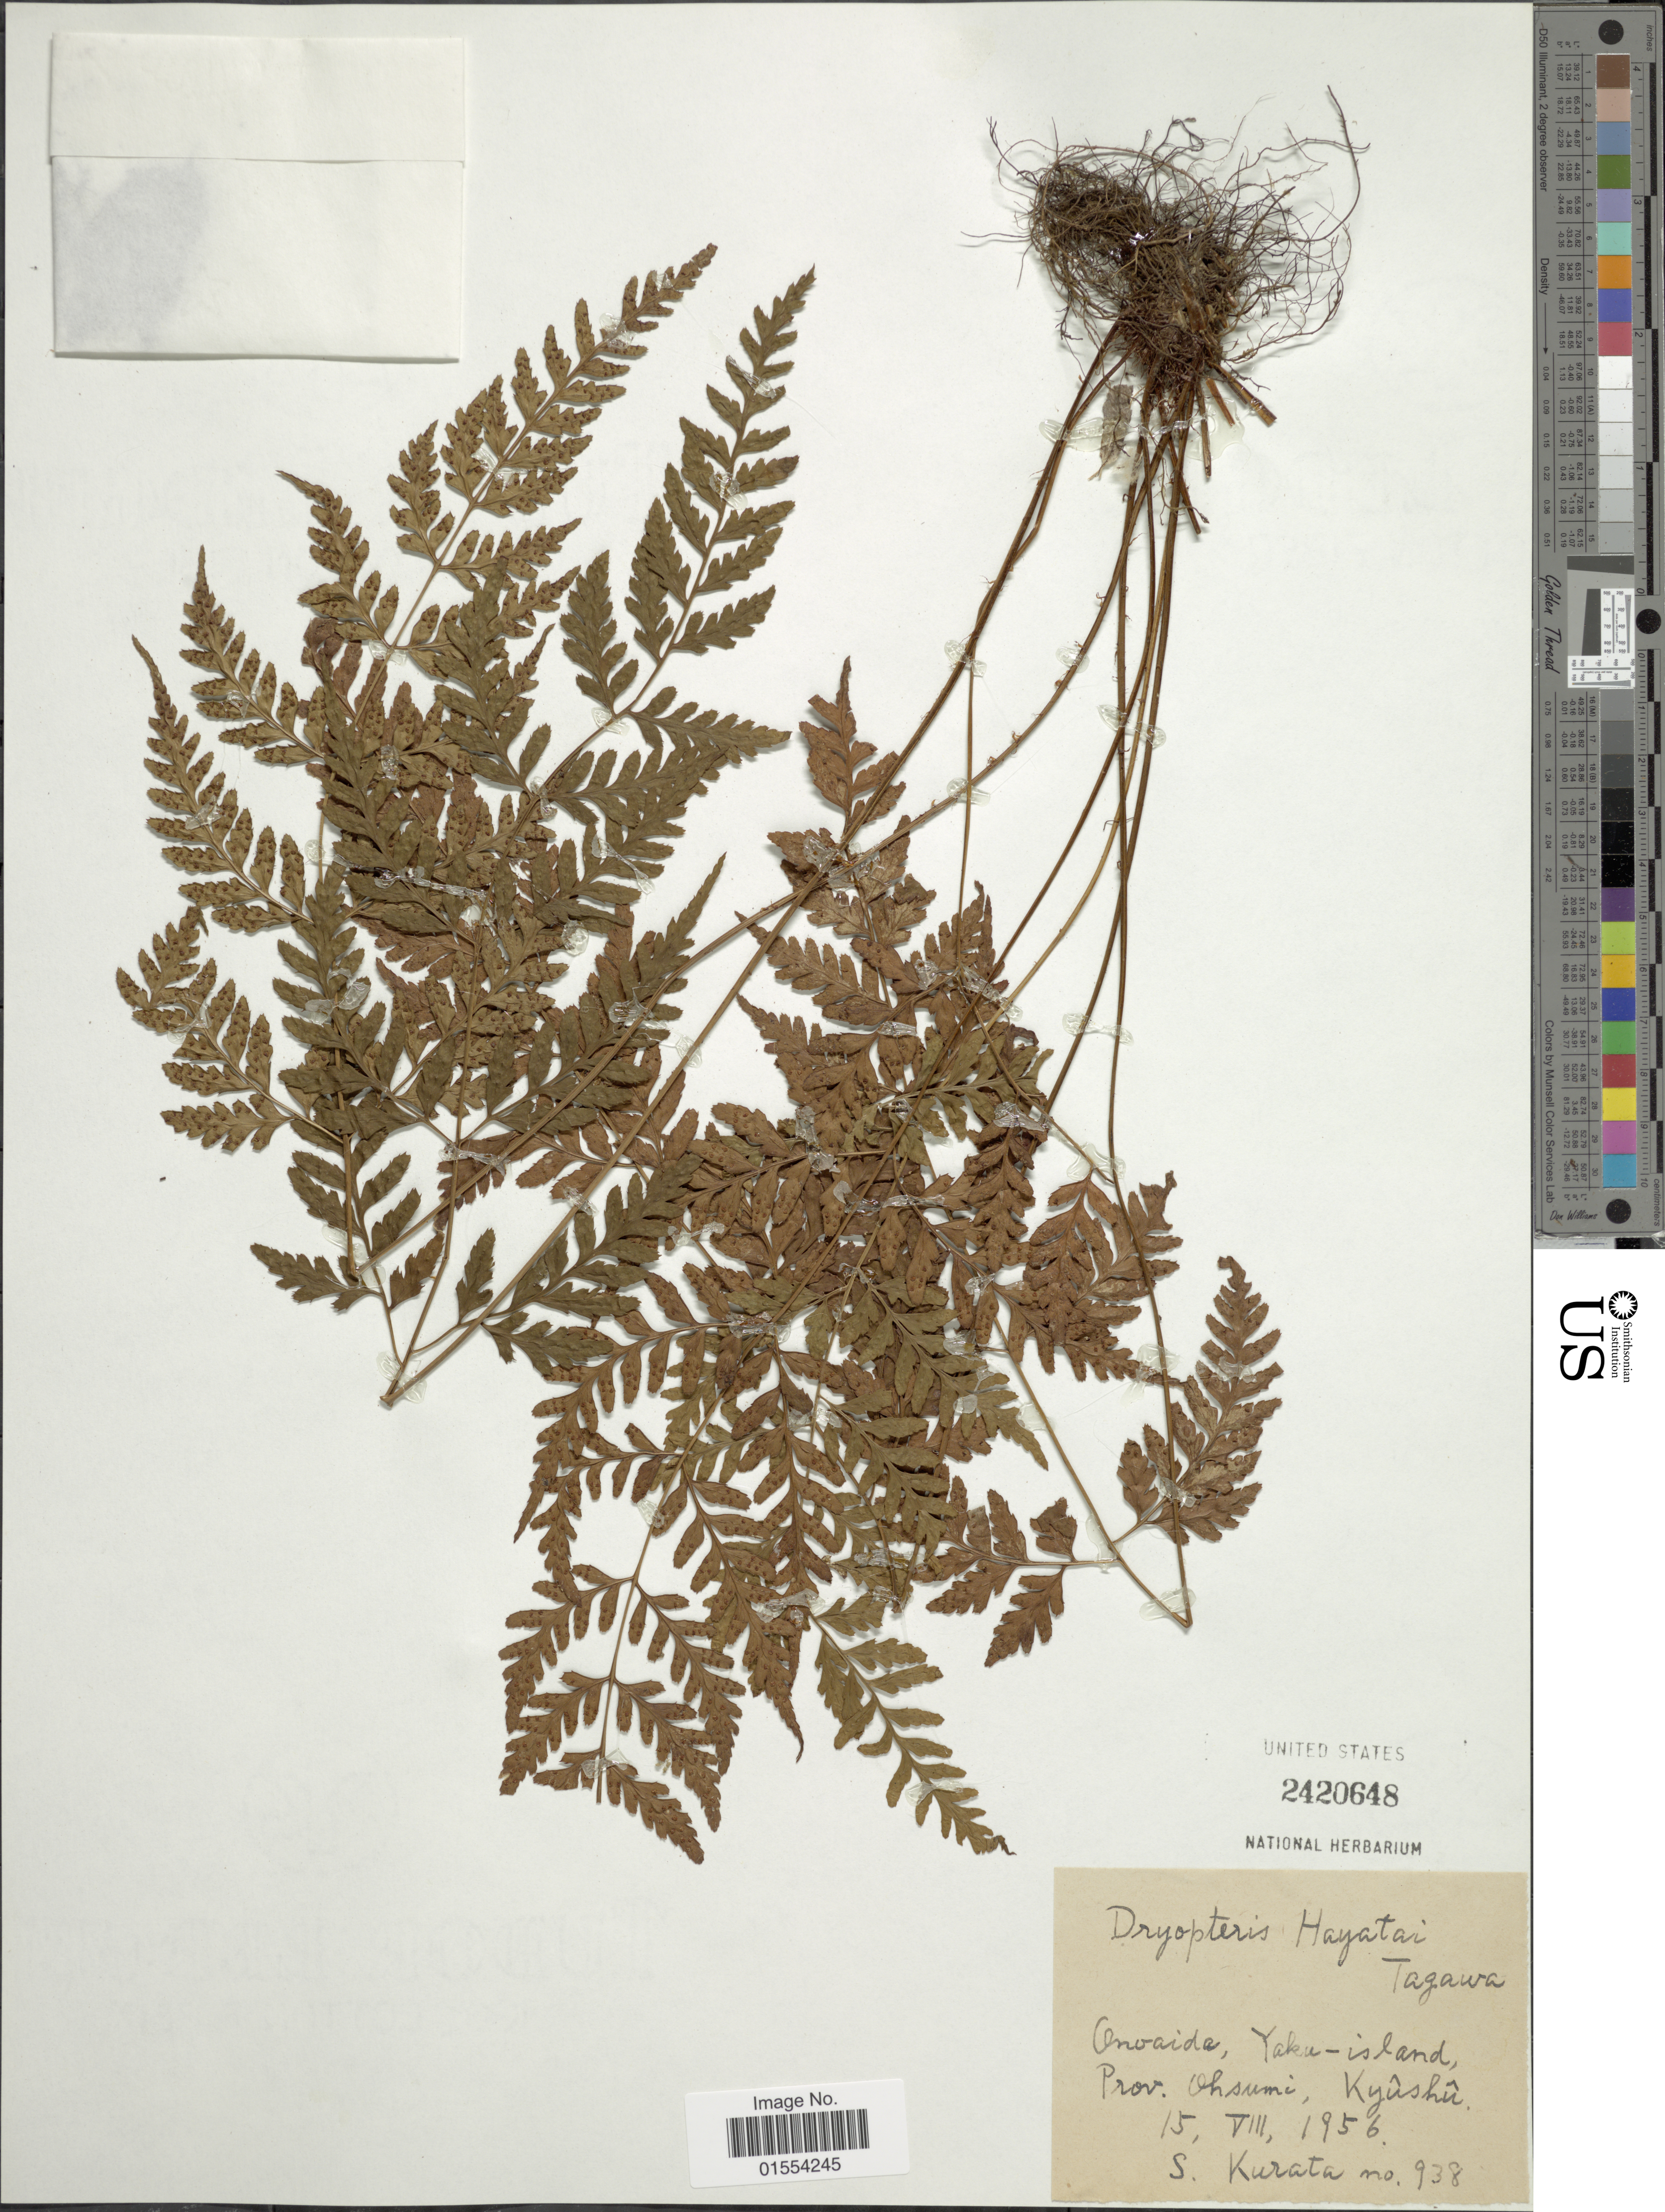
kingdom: Plantae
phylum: Tracheophyta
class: Polypodiopsida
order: Polypodiales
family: Dryopteridaceae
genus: Dryopteris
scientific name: Dryopteris hayatae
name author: Tagawa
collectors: Sa. Kurata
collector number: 938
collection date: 1956-08-15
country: Japan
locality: Onoaida, Yaku-island, Prov. Ohsumi, Kyushu.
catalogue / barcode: US 2420648